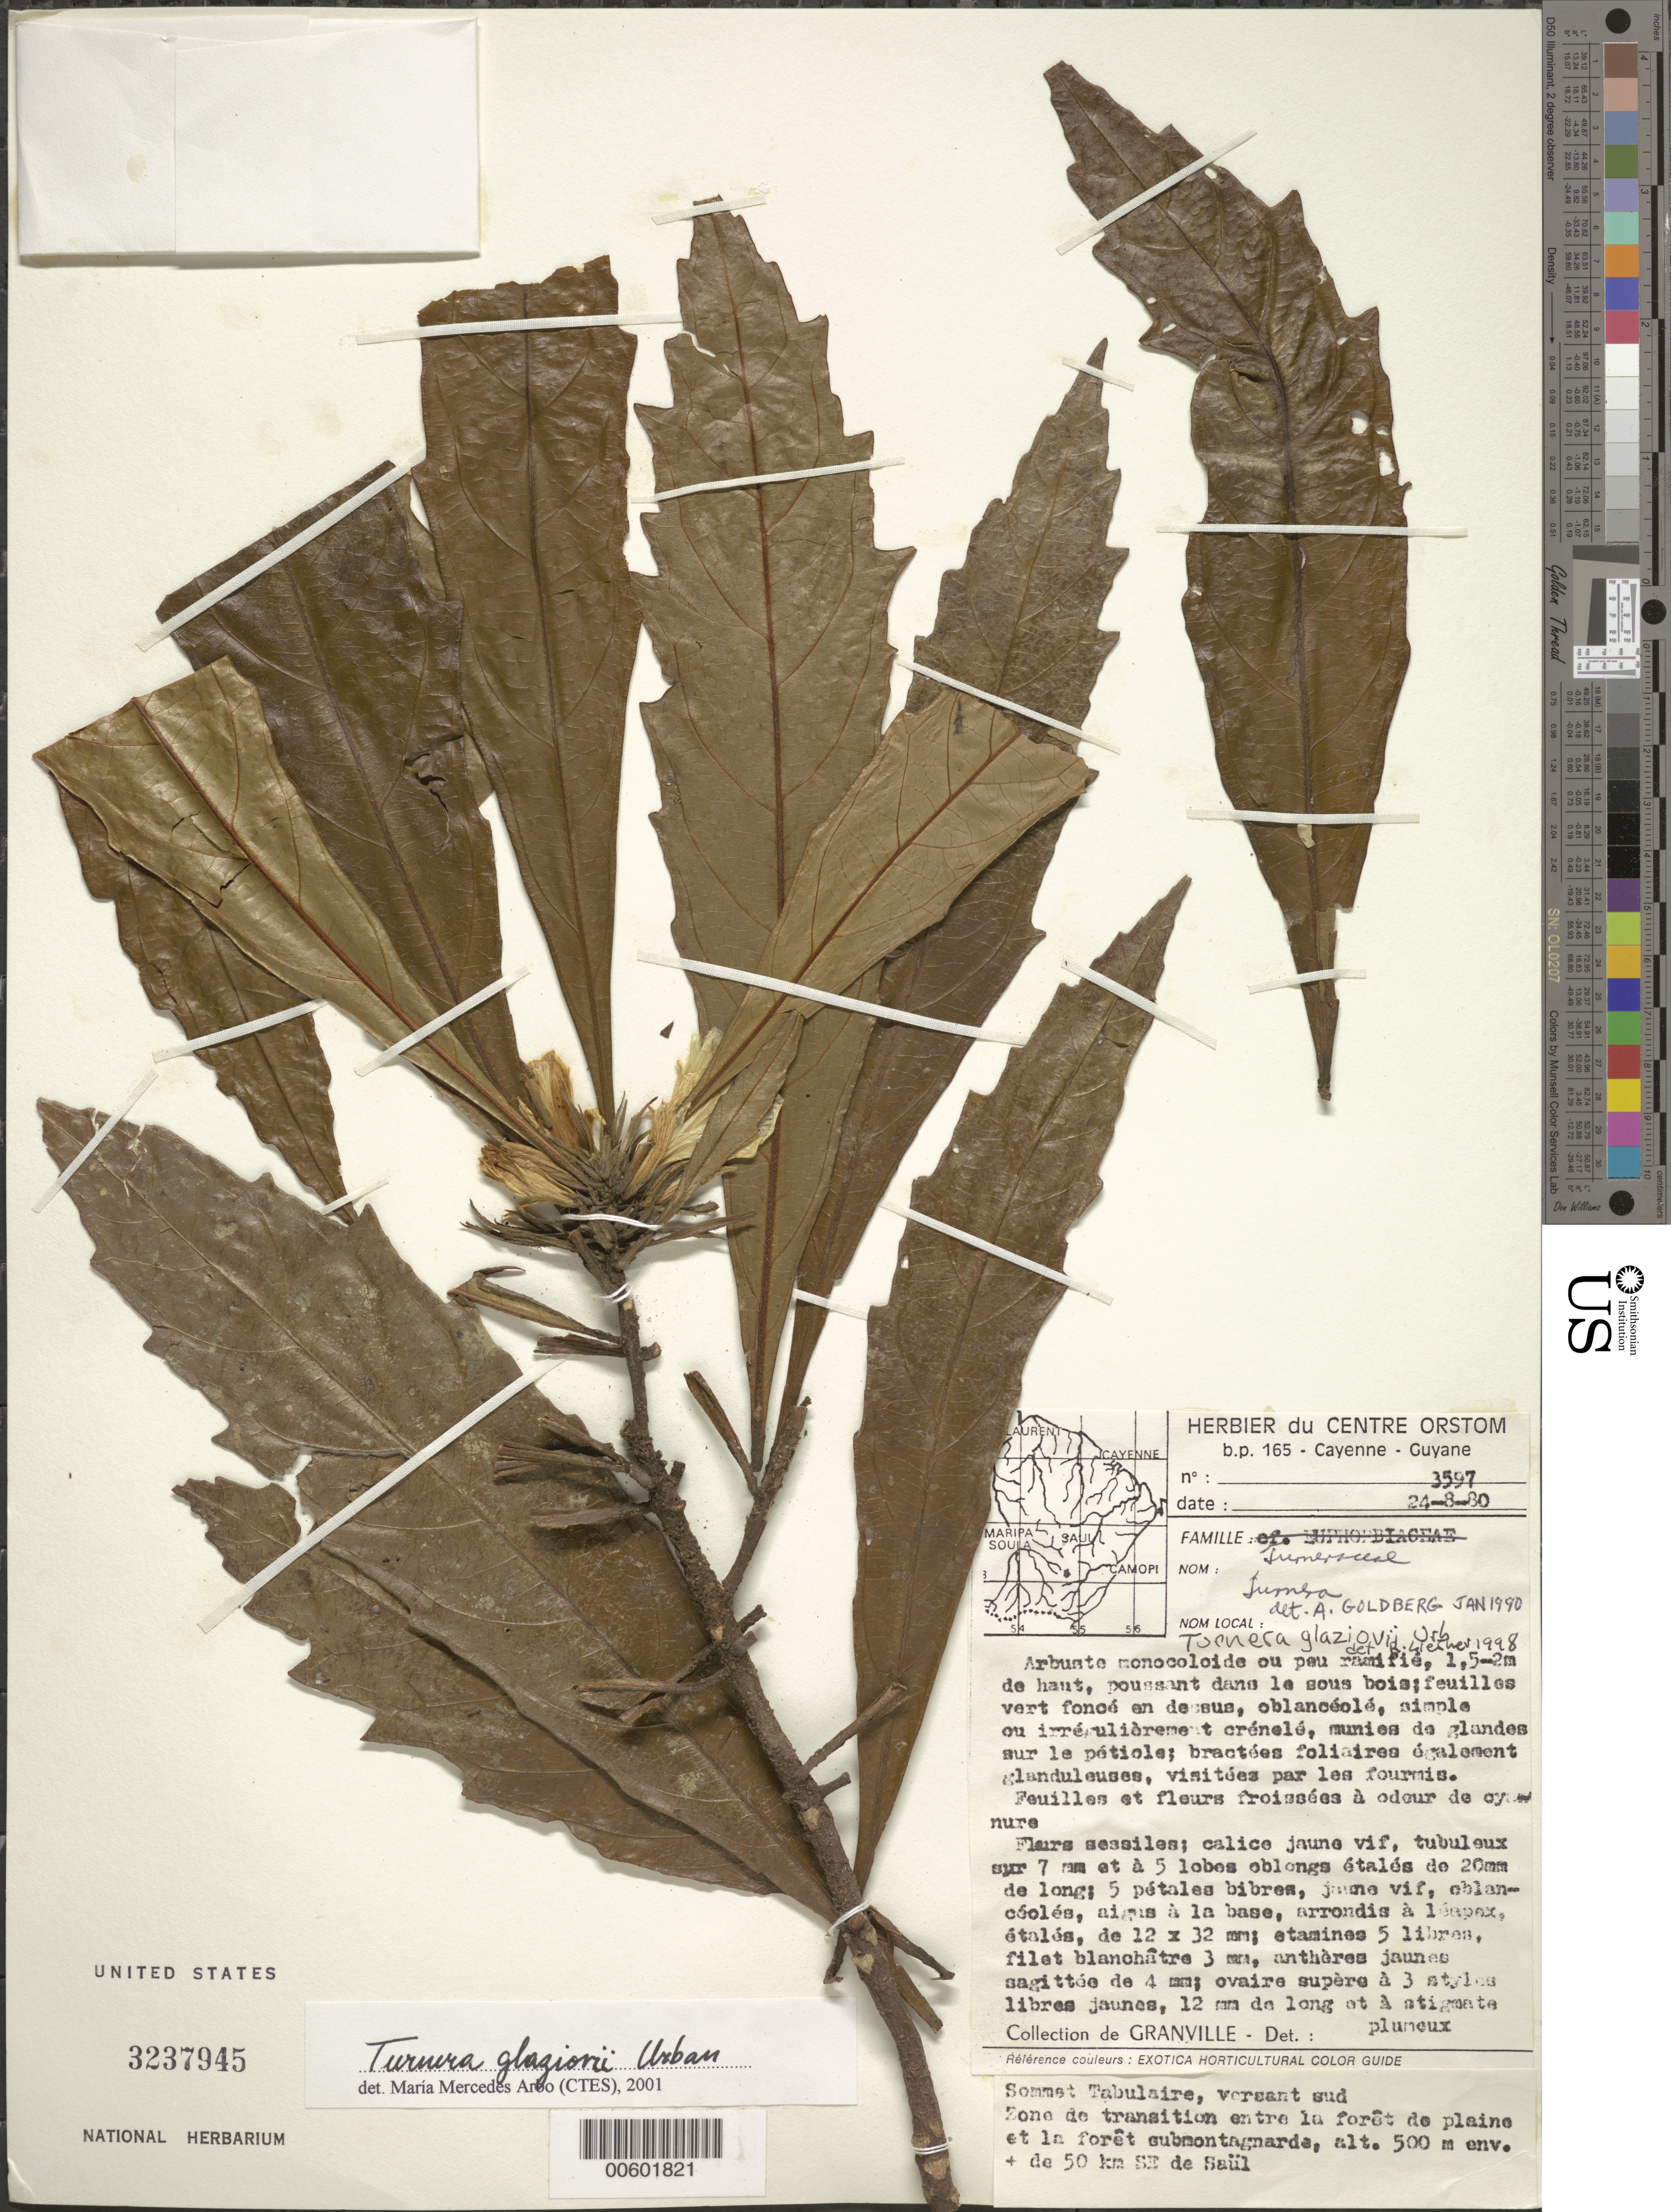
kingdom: Plantae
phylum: Tracheophyta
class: Magnoliopsida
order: Malpighiales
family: Turneraceae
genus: Turnera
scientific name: Turnera glaziovii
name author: Urb.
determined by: Liesner, R. L.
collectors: J.-J. de Granville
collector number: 3597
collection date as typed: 24-Aug-80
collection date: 1980-08-24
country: French Guiana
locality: Sommet Tabulaire, ±45 km SE de Saül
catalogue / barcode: US 3237945